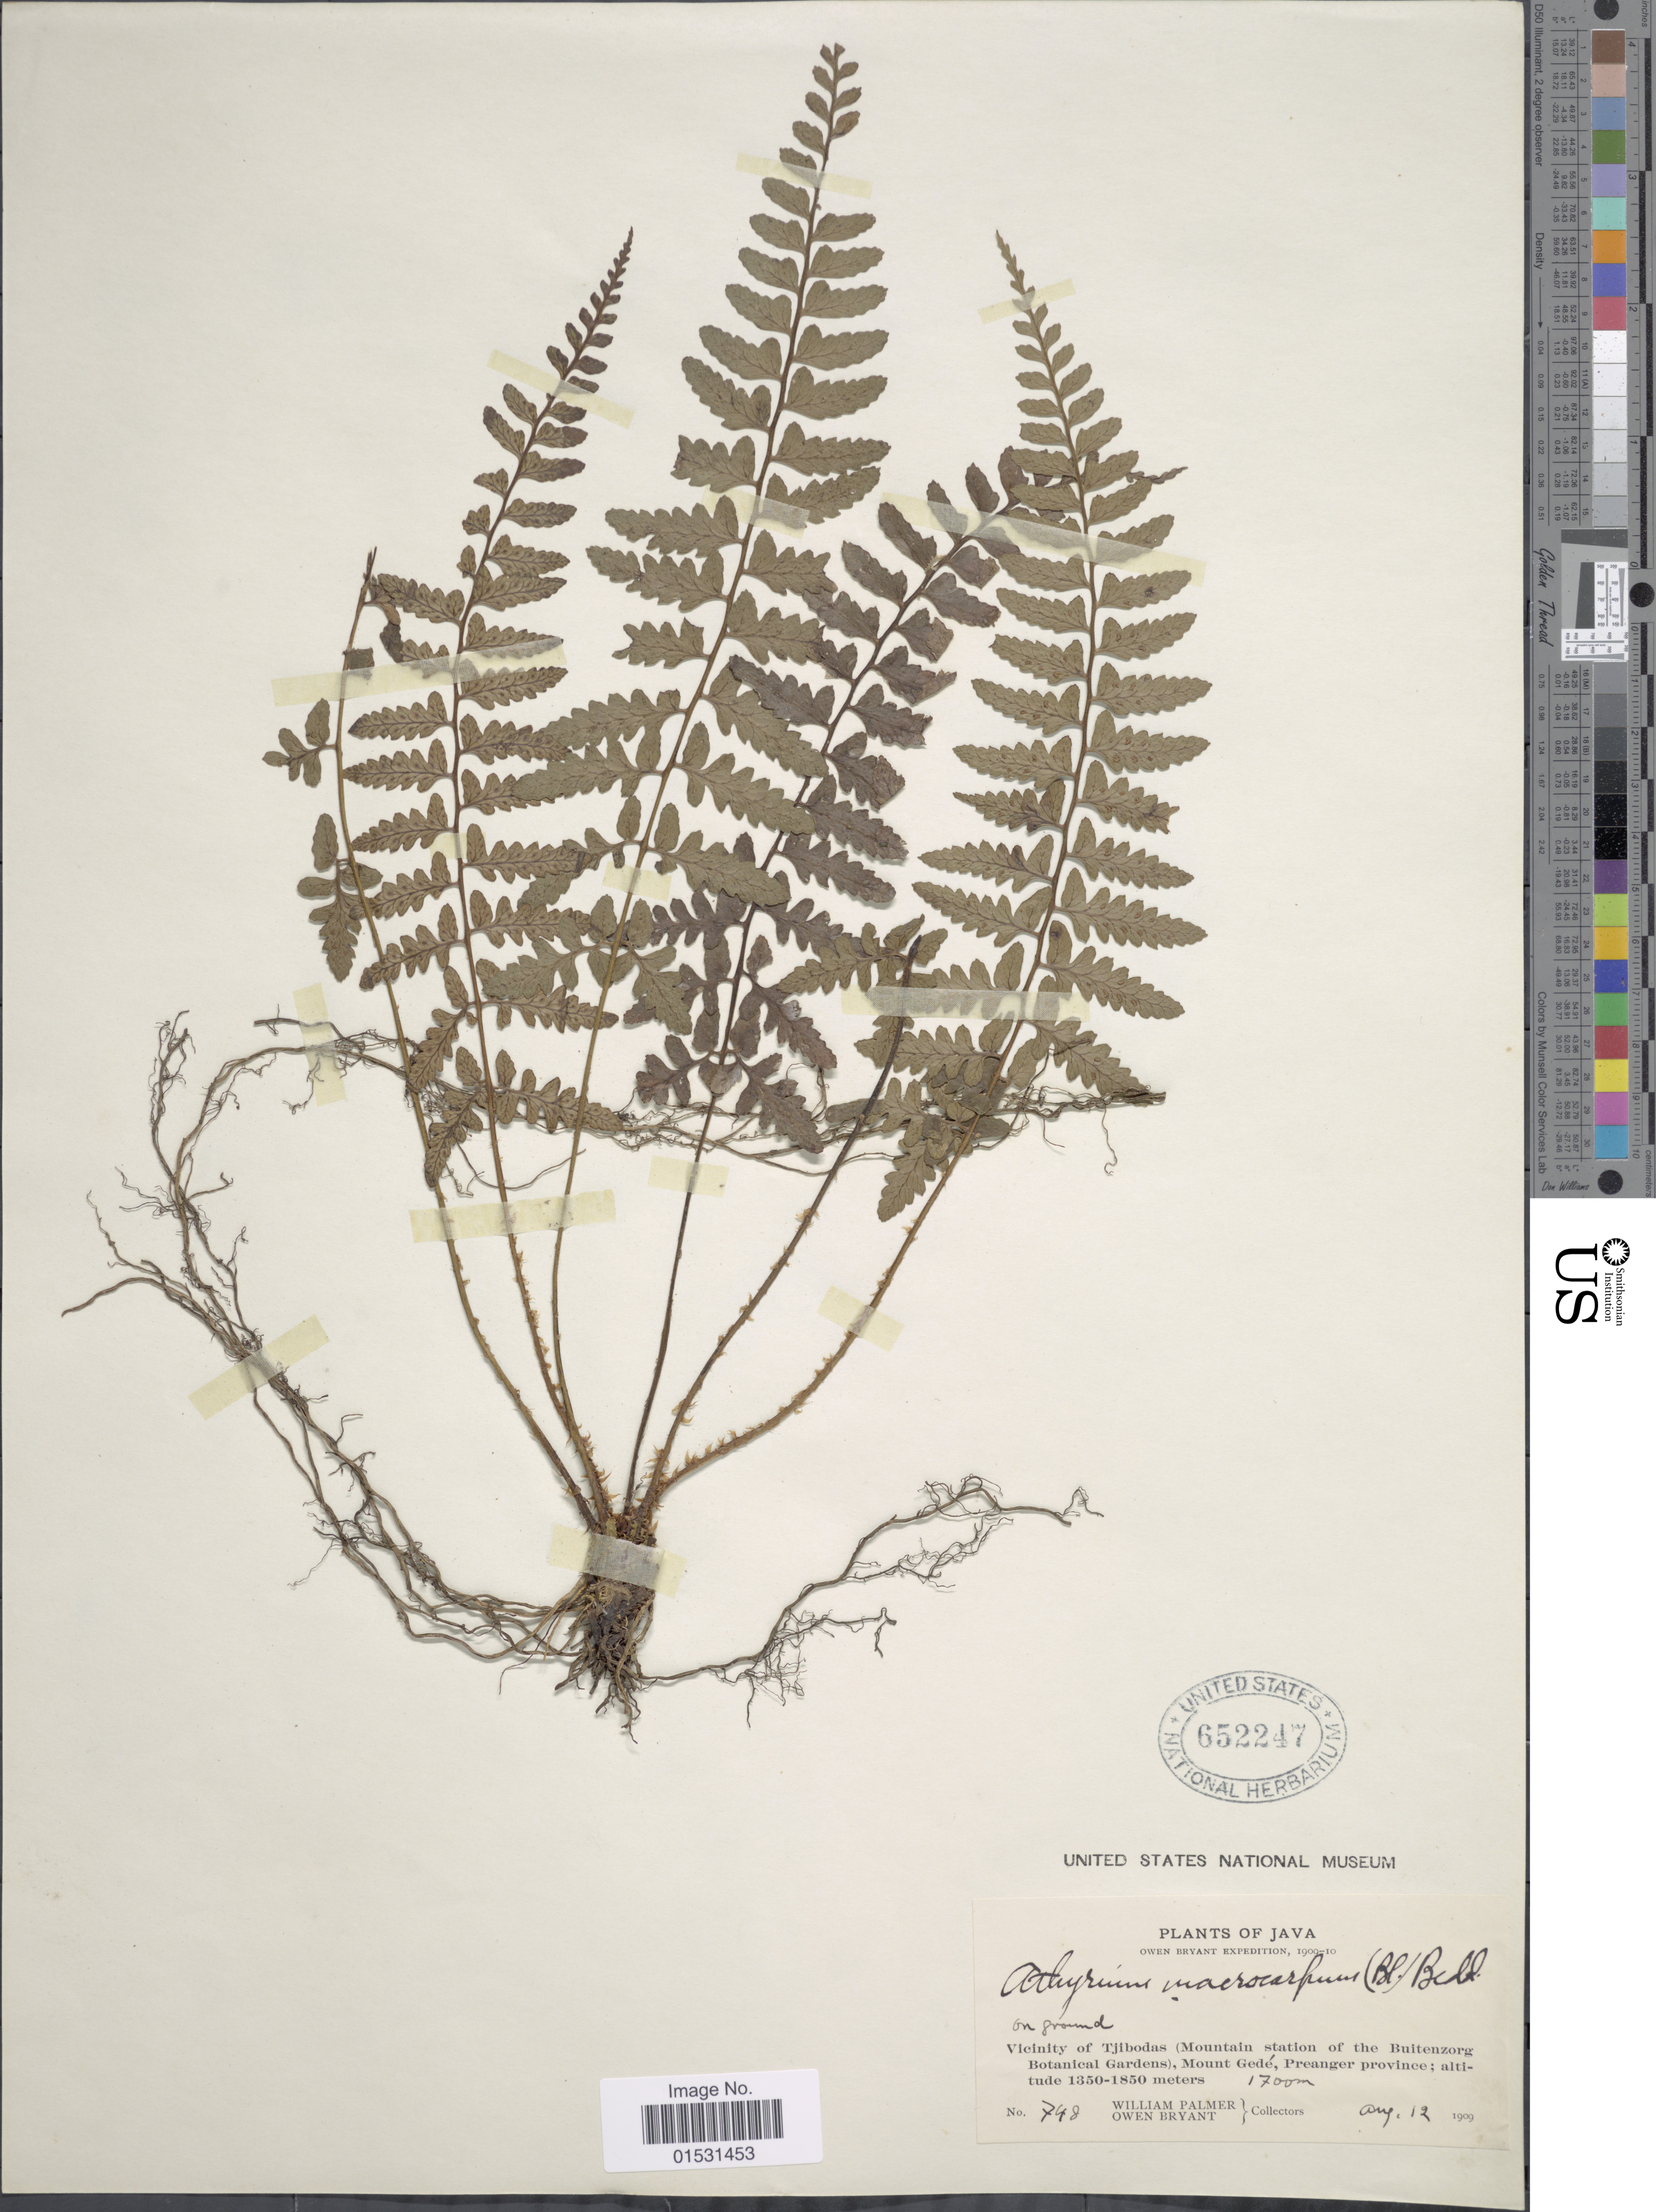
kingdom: Plantae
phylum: Tracheophyta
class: Polypodiopsida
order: Polypodiales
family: Athyriaceae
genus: Athyrium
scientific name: Athyrium macrocarpon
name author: Bedd.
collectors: W. Palmer & O. Bryant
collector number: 748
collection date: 1909-08-12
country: Indonesia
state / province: Java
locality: Vicinity of Tjibodas (Mountains station of the Buitenzorg Botanical Gardens), Mount Gede, Preanger province.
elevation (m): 1700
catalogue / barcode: US 652247